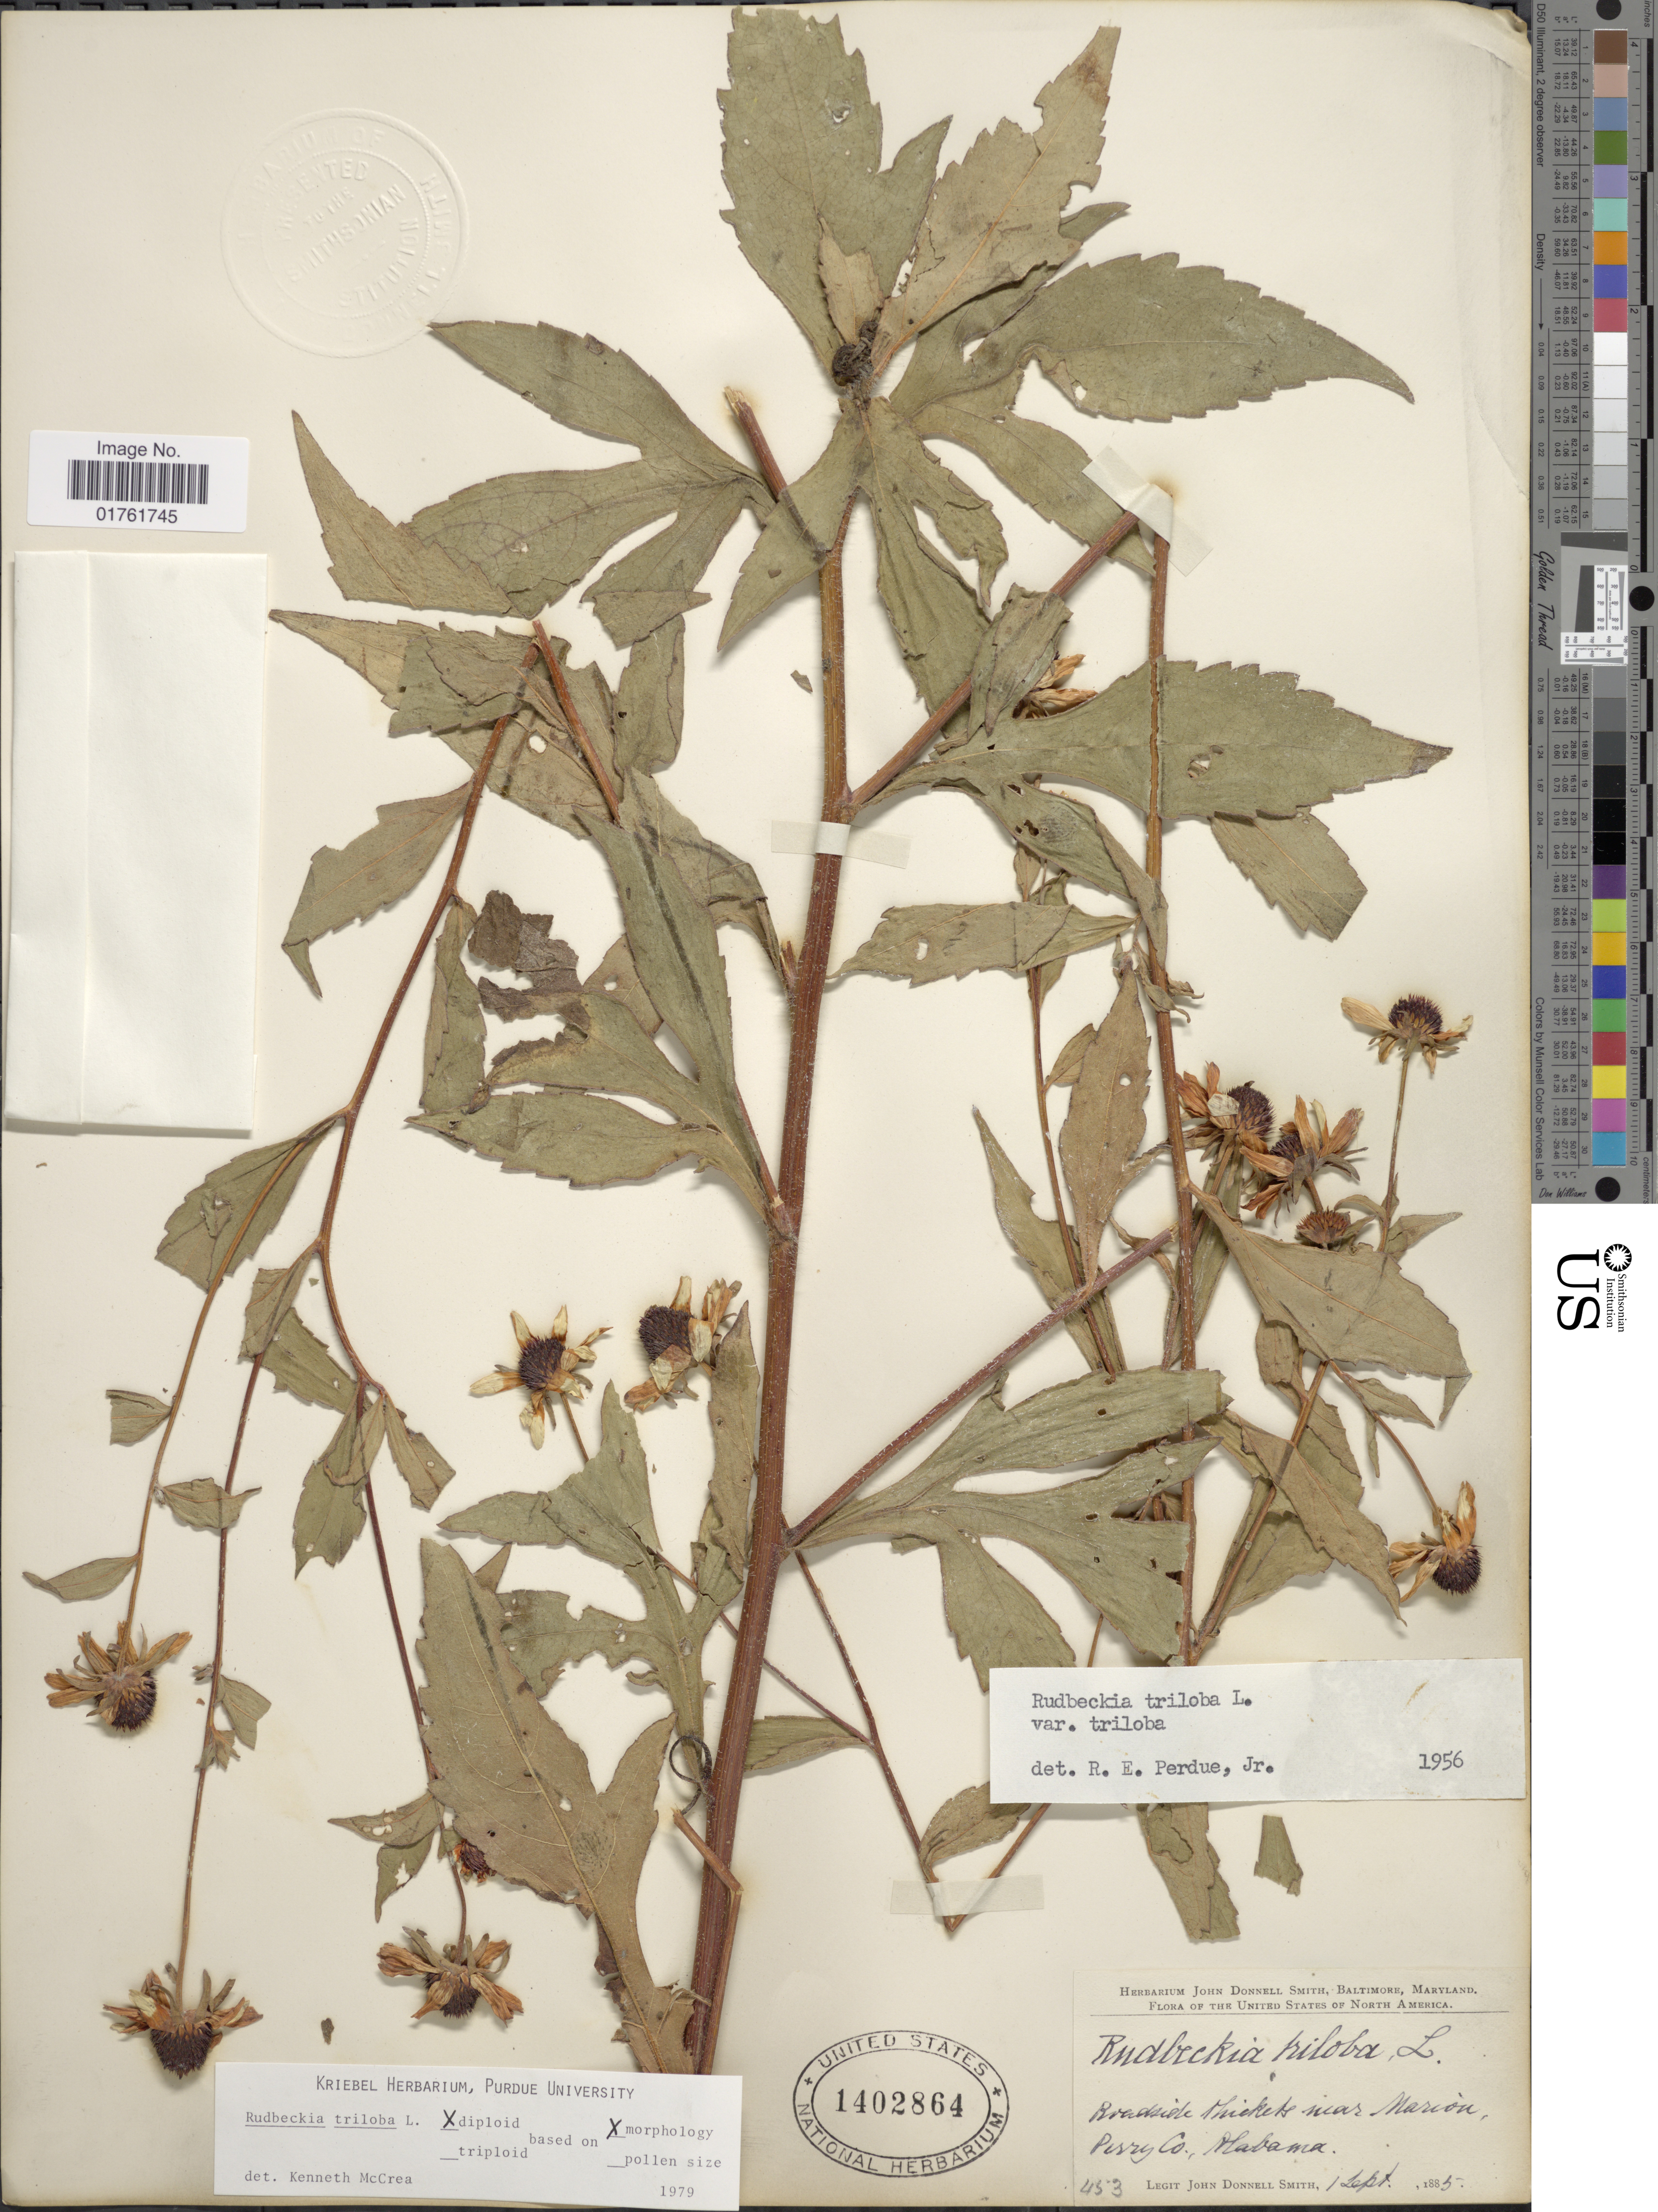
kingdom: Plantae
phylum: Tracheophyta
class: Magnoliopsida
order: Asterales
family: Asteraceae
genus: Rudbeckia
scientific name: Rudbeckia triloba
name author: L.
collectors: J. Donnell Smith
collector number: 453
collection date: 1885-09-01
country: United States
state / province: Alabama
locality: Roadsides thickets near Narion, Perry Co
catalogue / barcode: US 1402864